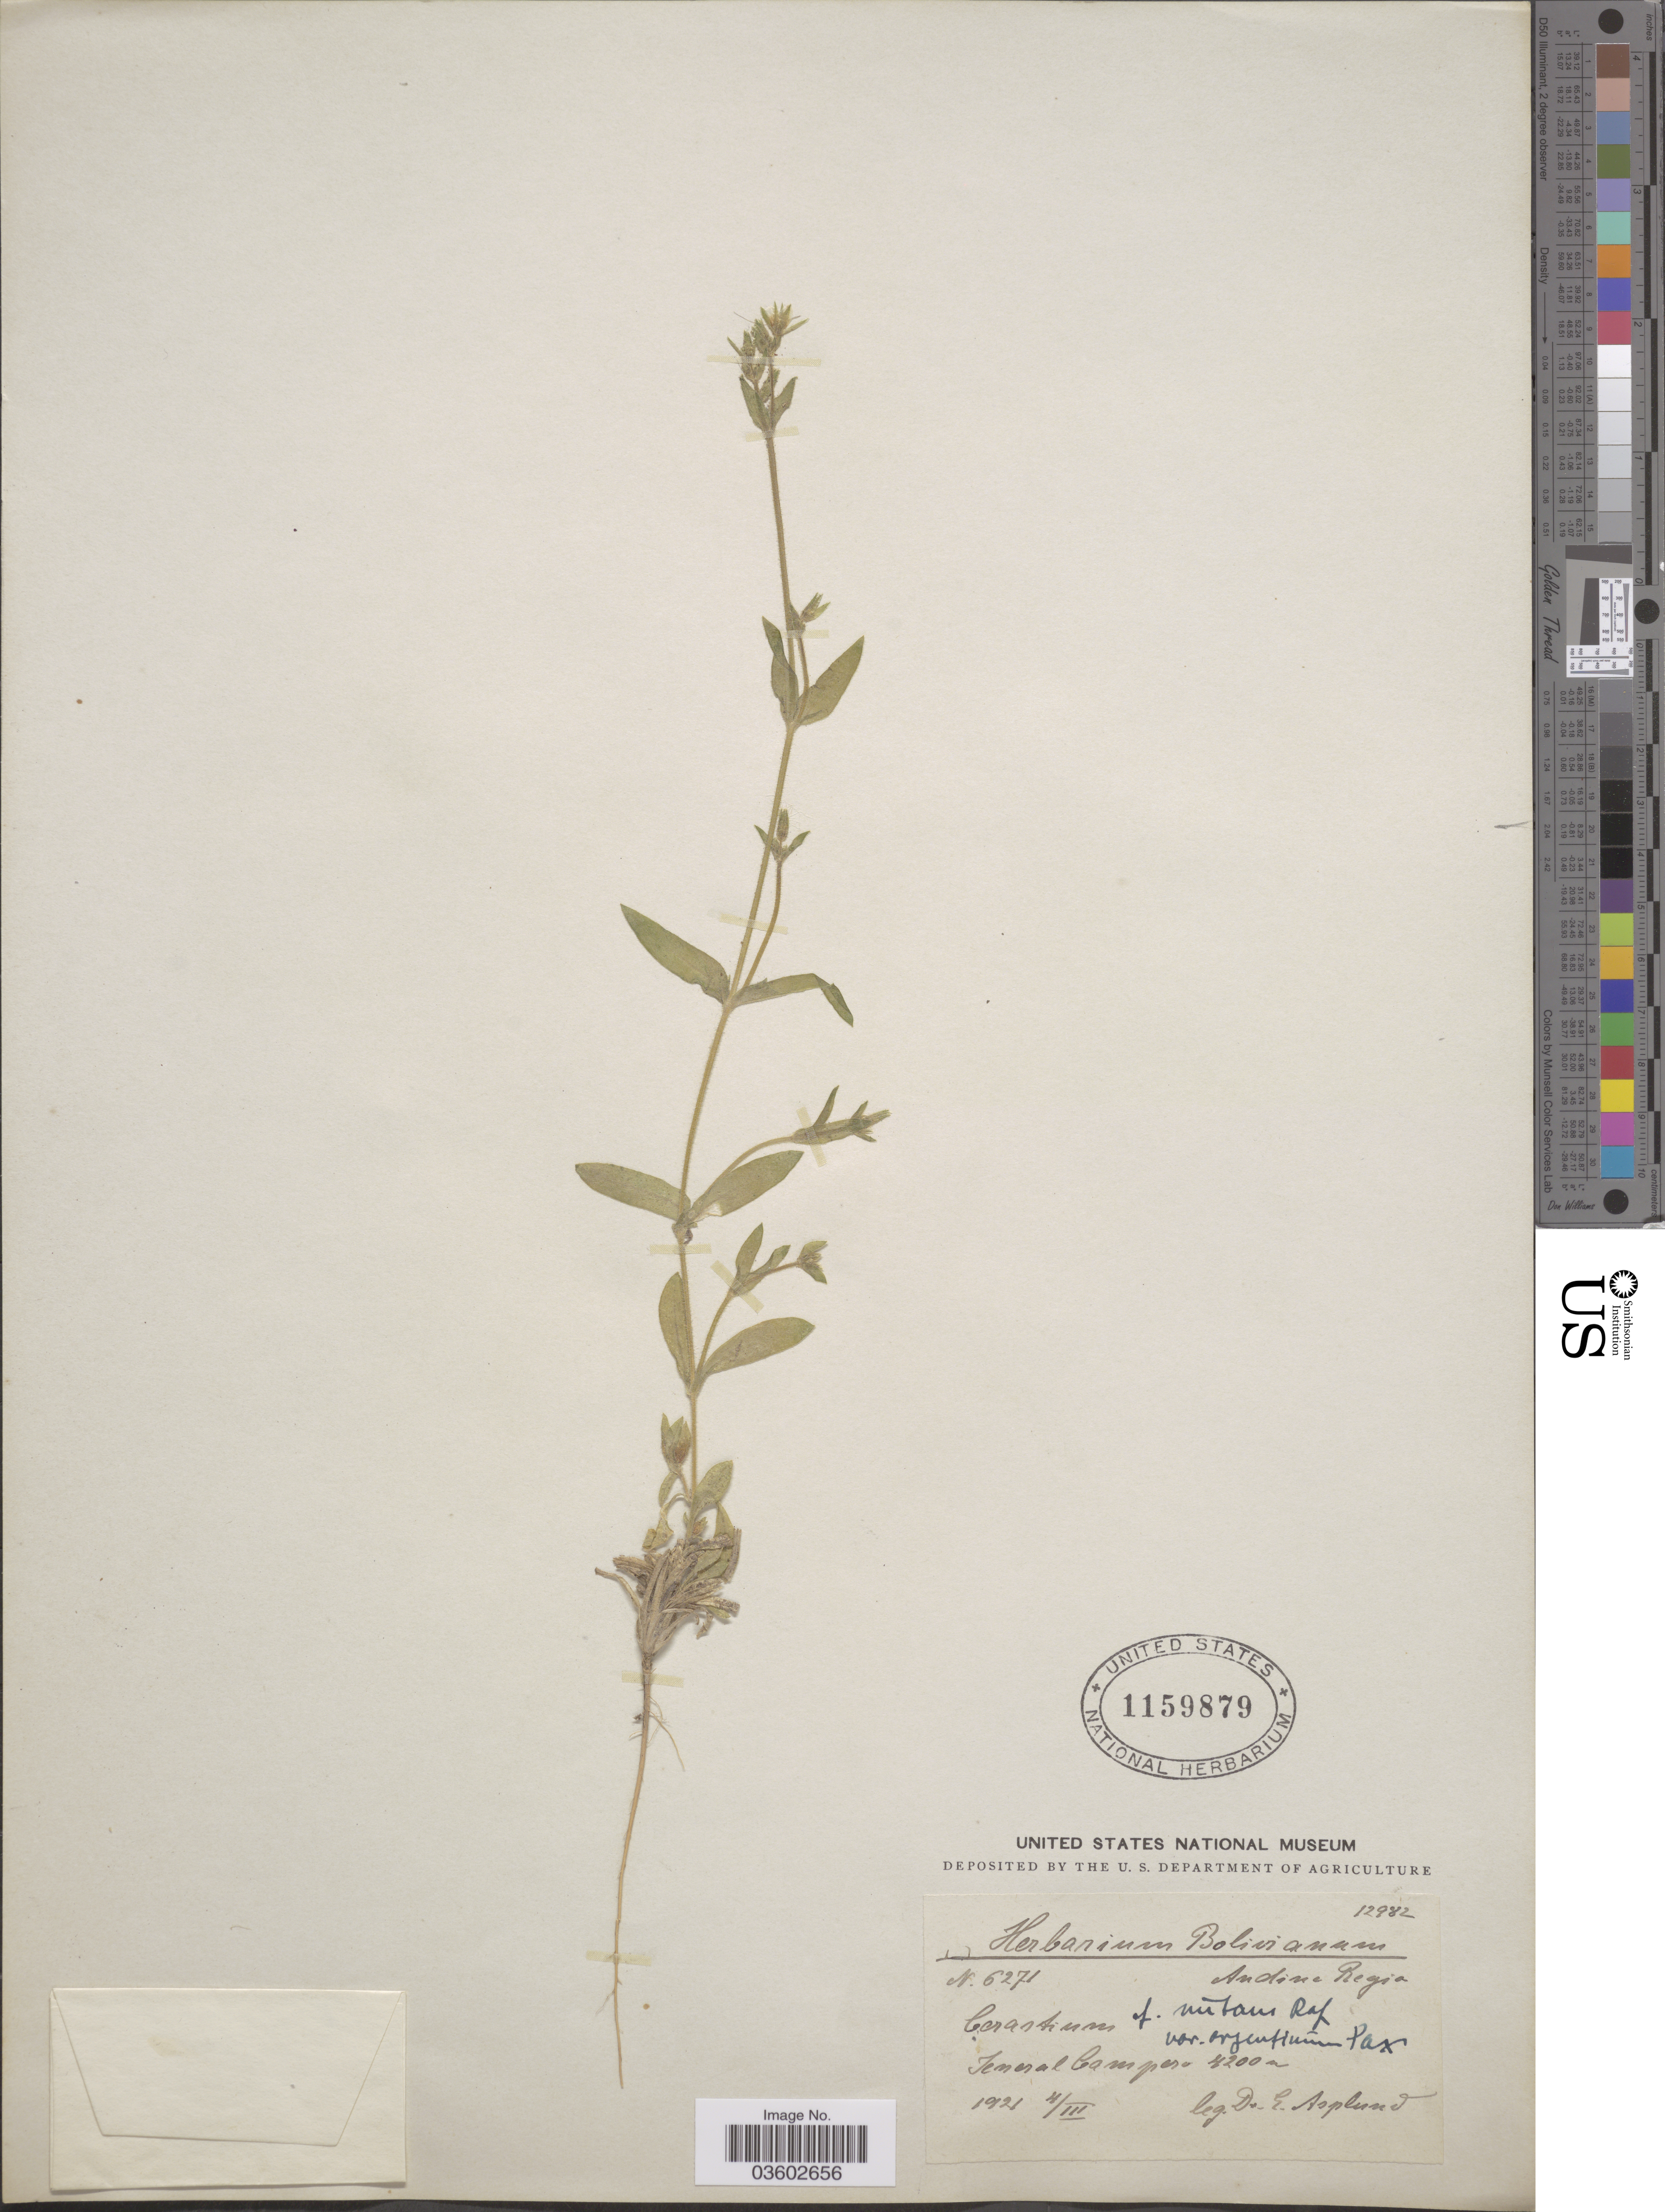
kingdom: Plantae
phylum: Tracheophyta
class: Magnoliopsida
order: Caryophyllales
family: Caryophyllaceae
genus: Cerastium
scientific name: Cerastium nutans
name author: Raf.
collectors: E. Asplund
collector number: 6271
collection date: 1921-03-04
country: Bolivia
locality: Andine Regio. General Campero.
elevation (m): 4200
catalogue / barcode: US 1159879